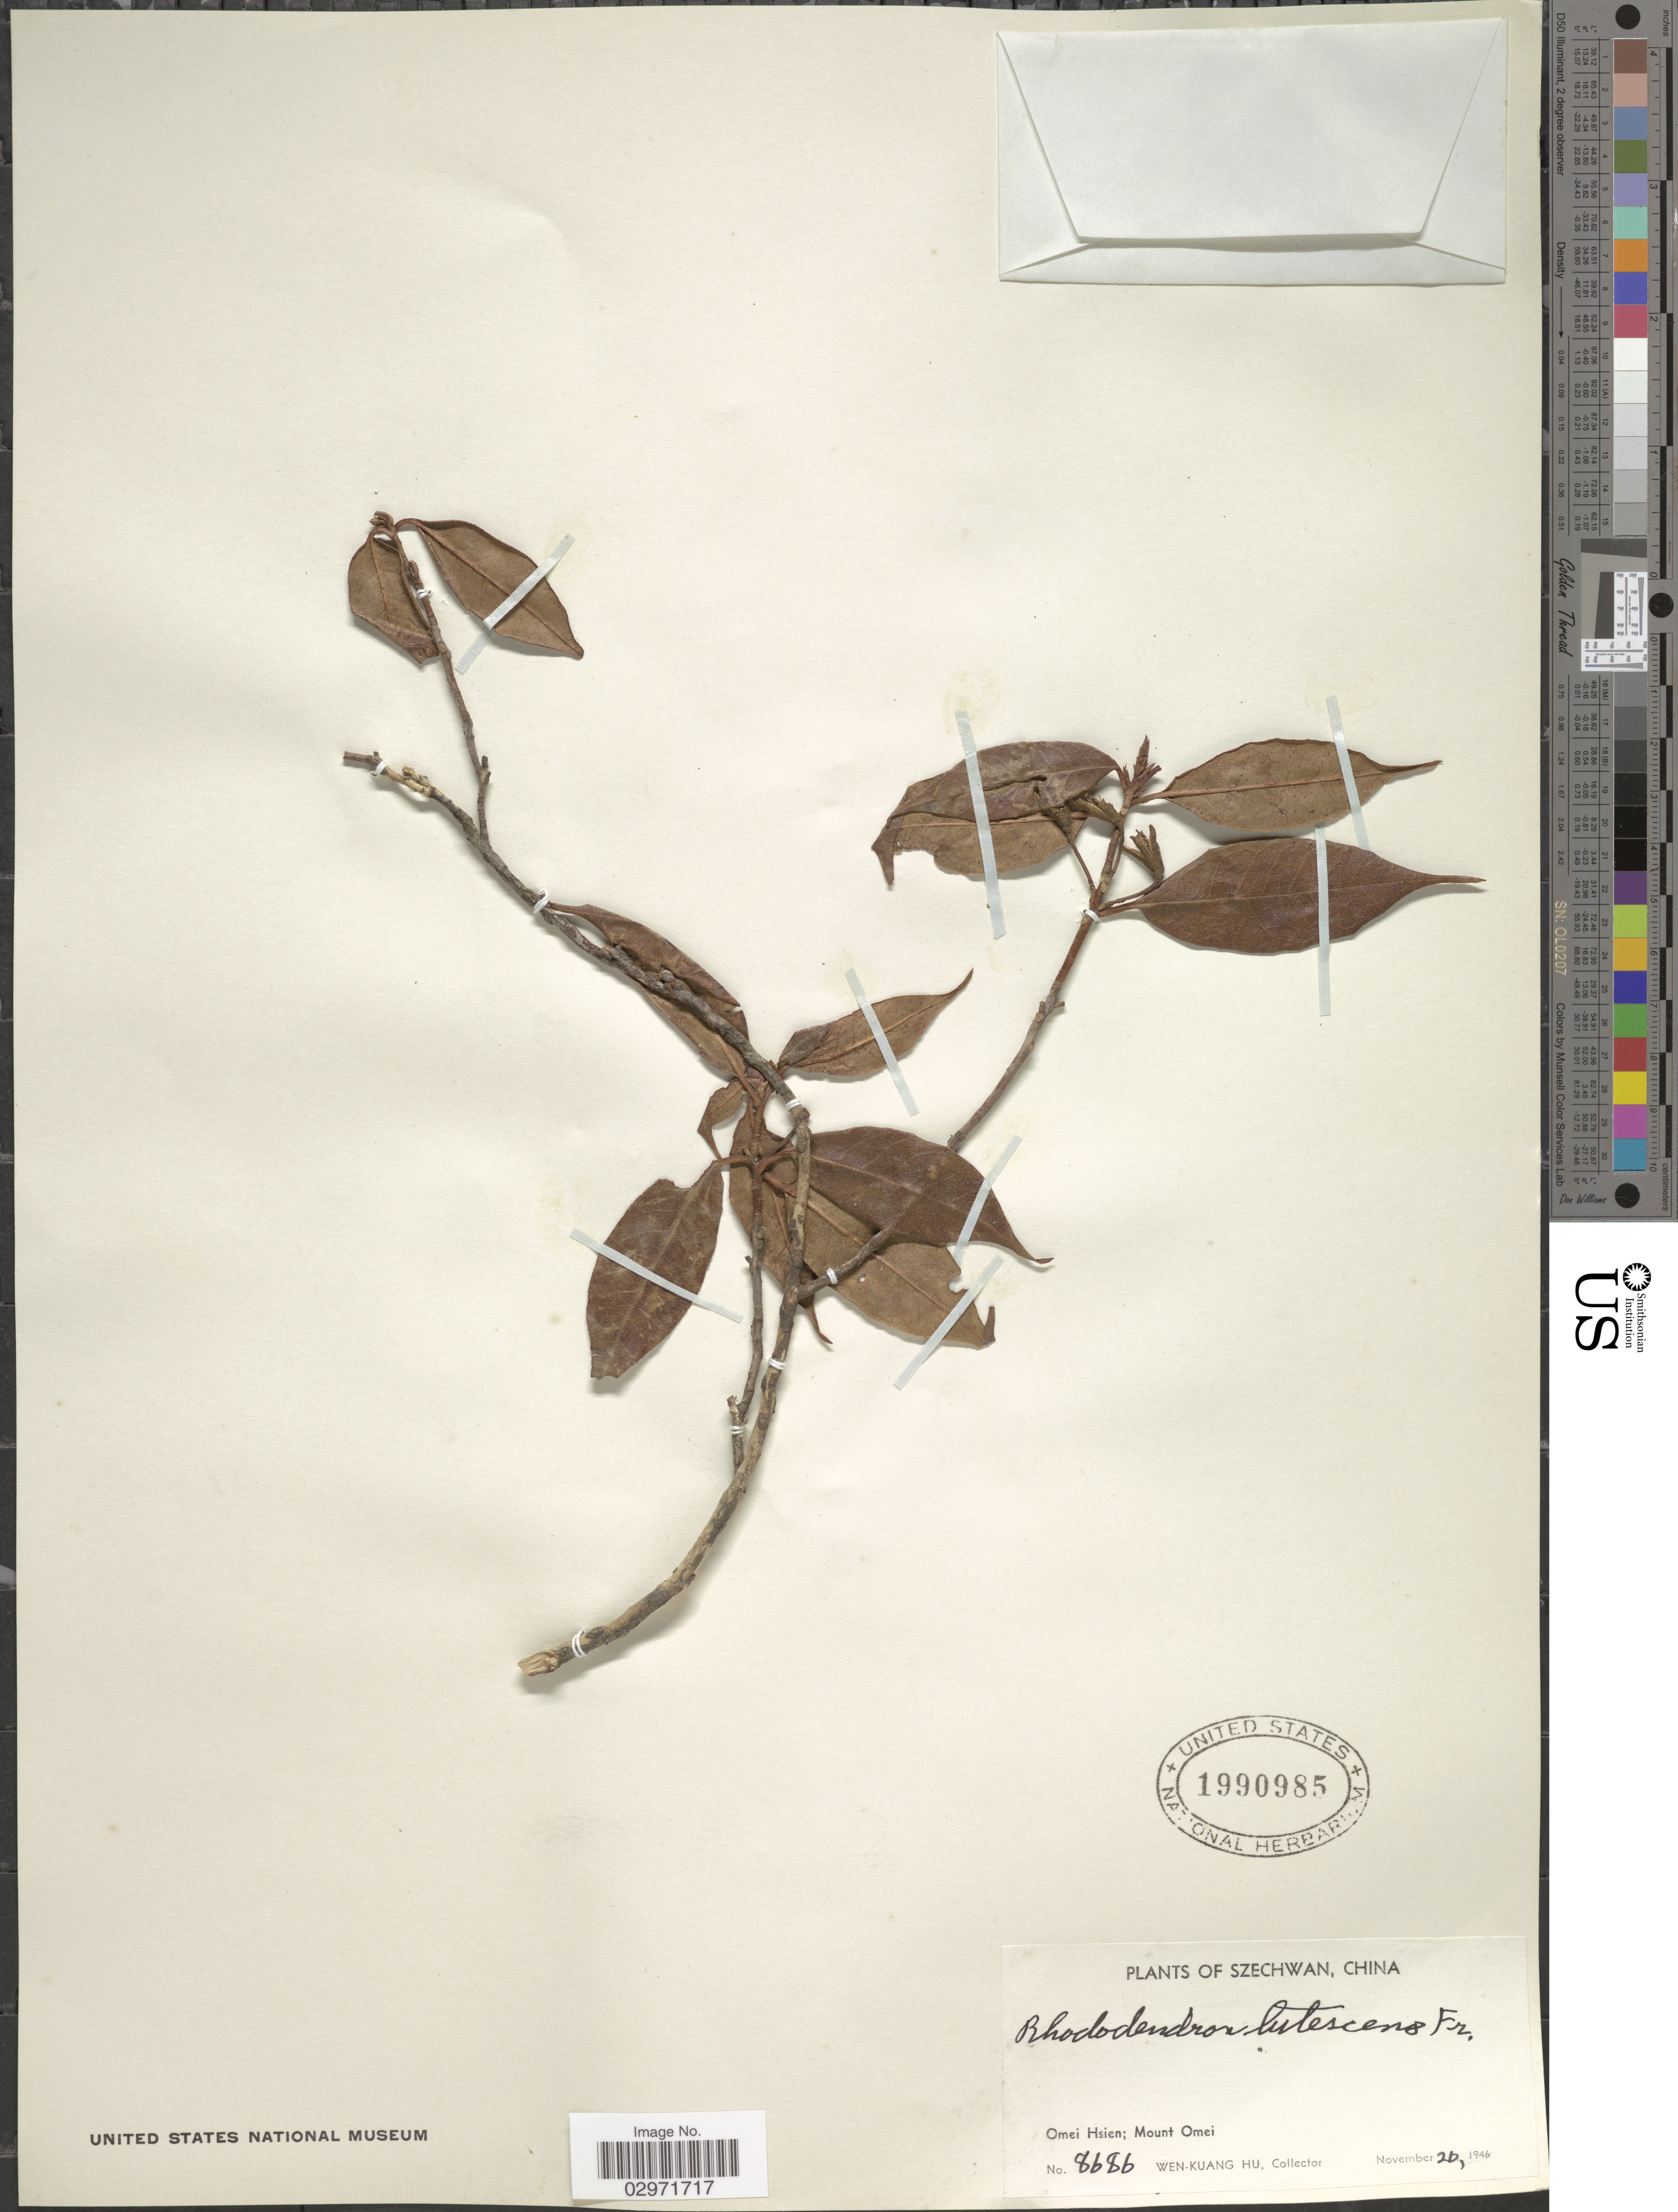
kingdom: Plantae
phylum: Tracheophyta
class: Magnoliopsida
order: Ericales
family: Ericaceae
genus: Rhododendron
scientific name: Rhododendron lutescens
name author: Franch.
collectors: W. K. Hu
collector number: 8686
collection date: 1946-11-20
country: China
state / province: Sichuan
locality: Szechwan. Omei Hsien; Mount Omei.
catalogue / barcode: US 1990985